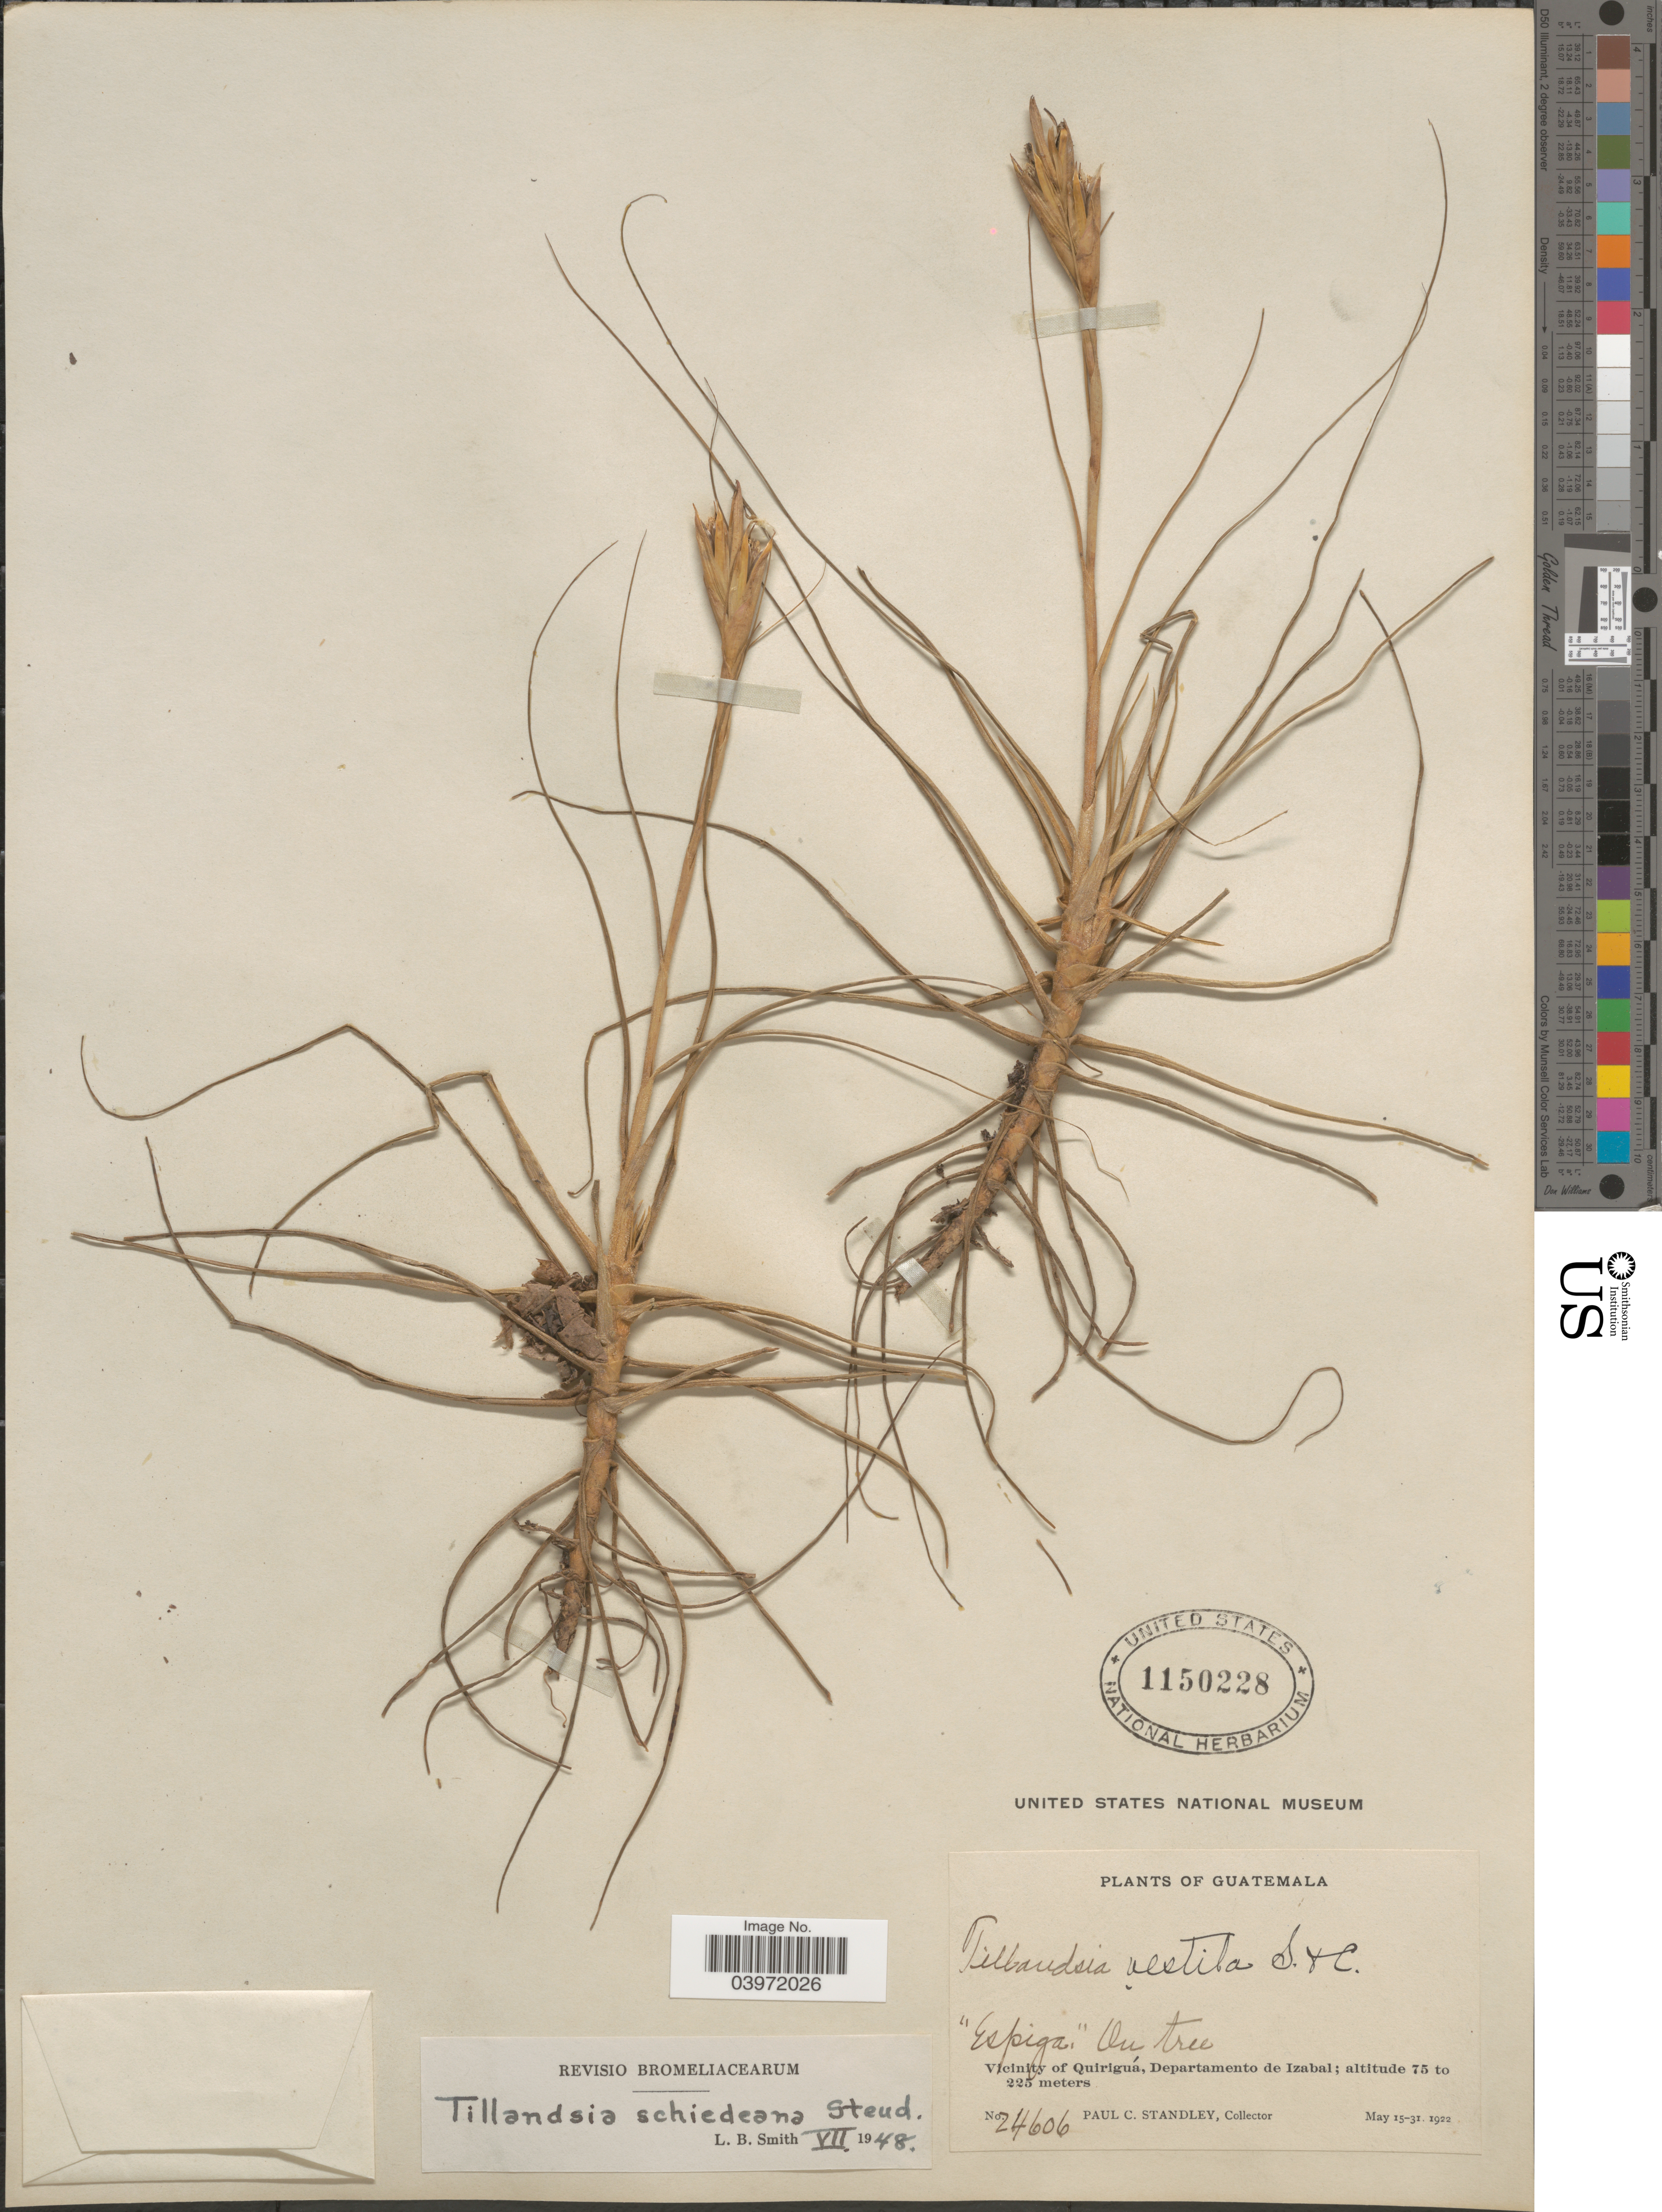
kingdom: Plantae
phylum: Tracheophyta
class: Liliopsida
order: Poales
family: Bromeliaceae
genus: Tillandsia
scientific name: Tillandsia schiedeana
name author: Steud.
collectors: P. C. Standley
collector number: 24606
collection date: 1922-05-15/1922-05-31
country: Guatemala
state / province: Izabal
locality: Vicinity of Quiriguá, Departamento de Izabal.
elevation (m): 75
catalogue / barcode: US 1150228